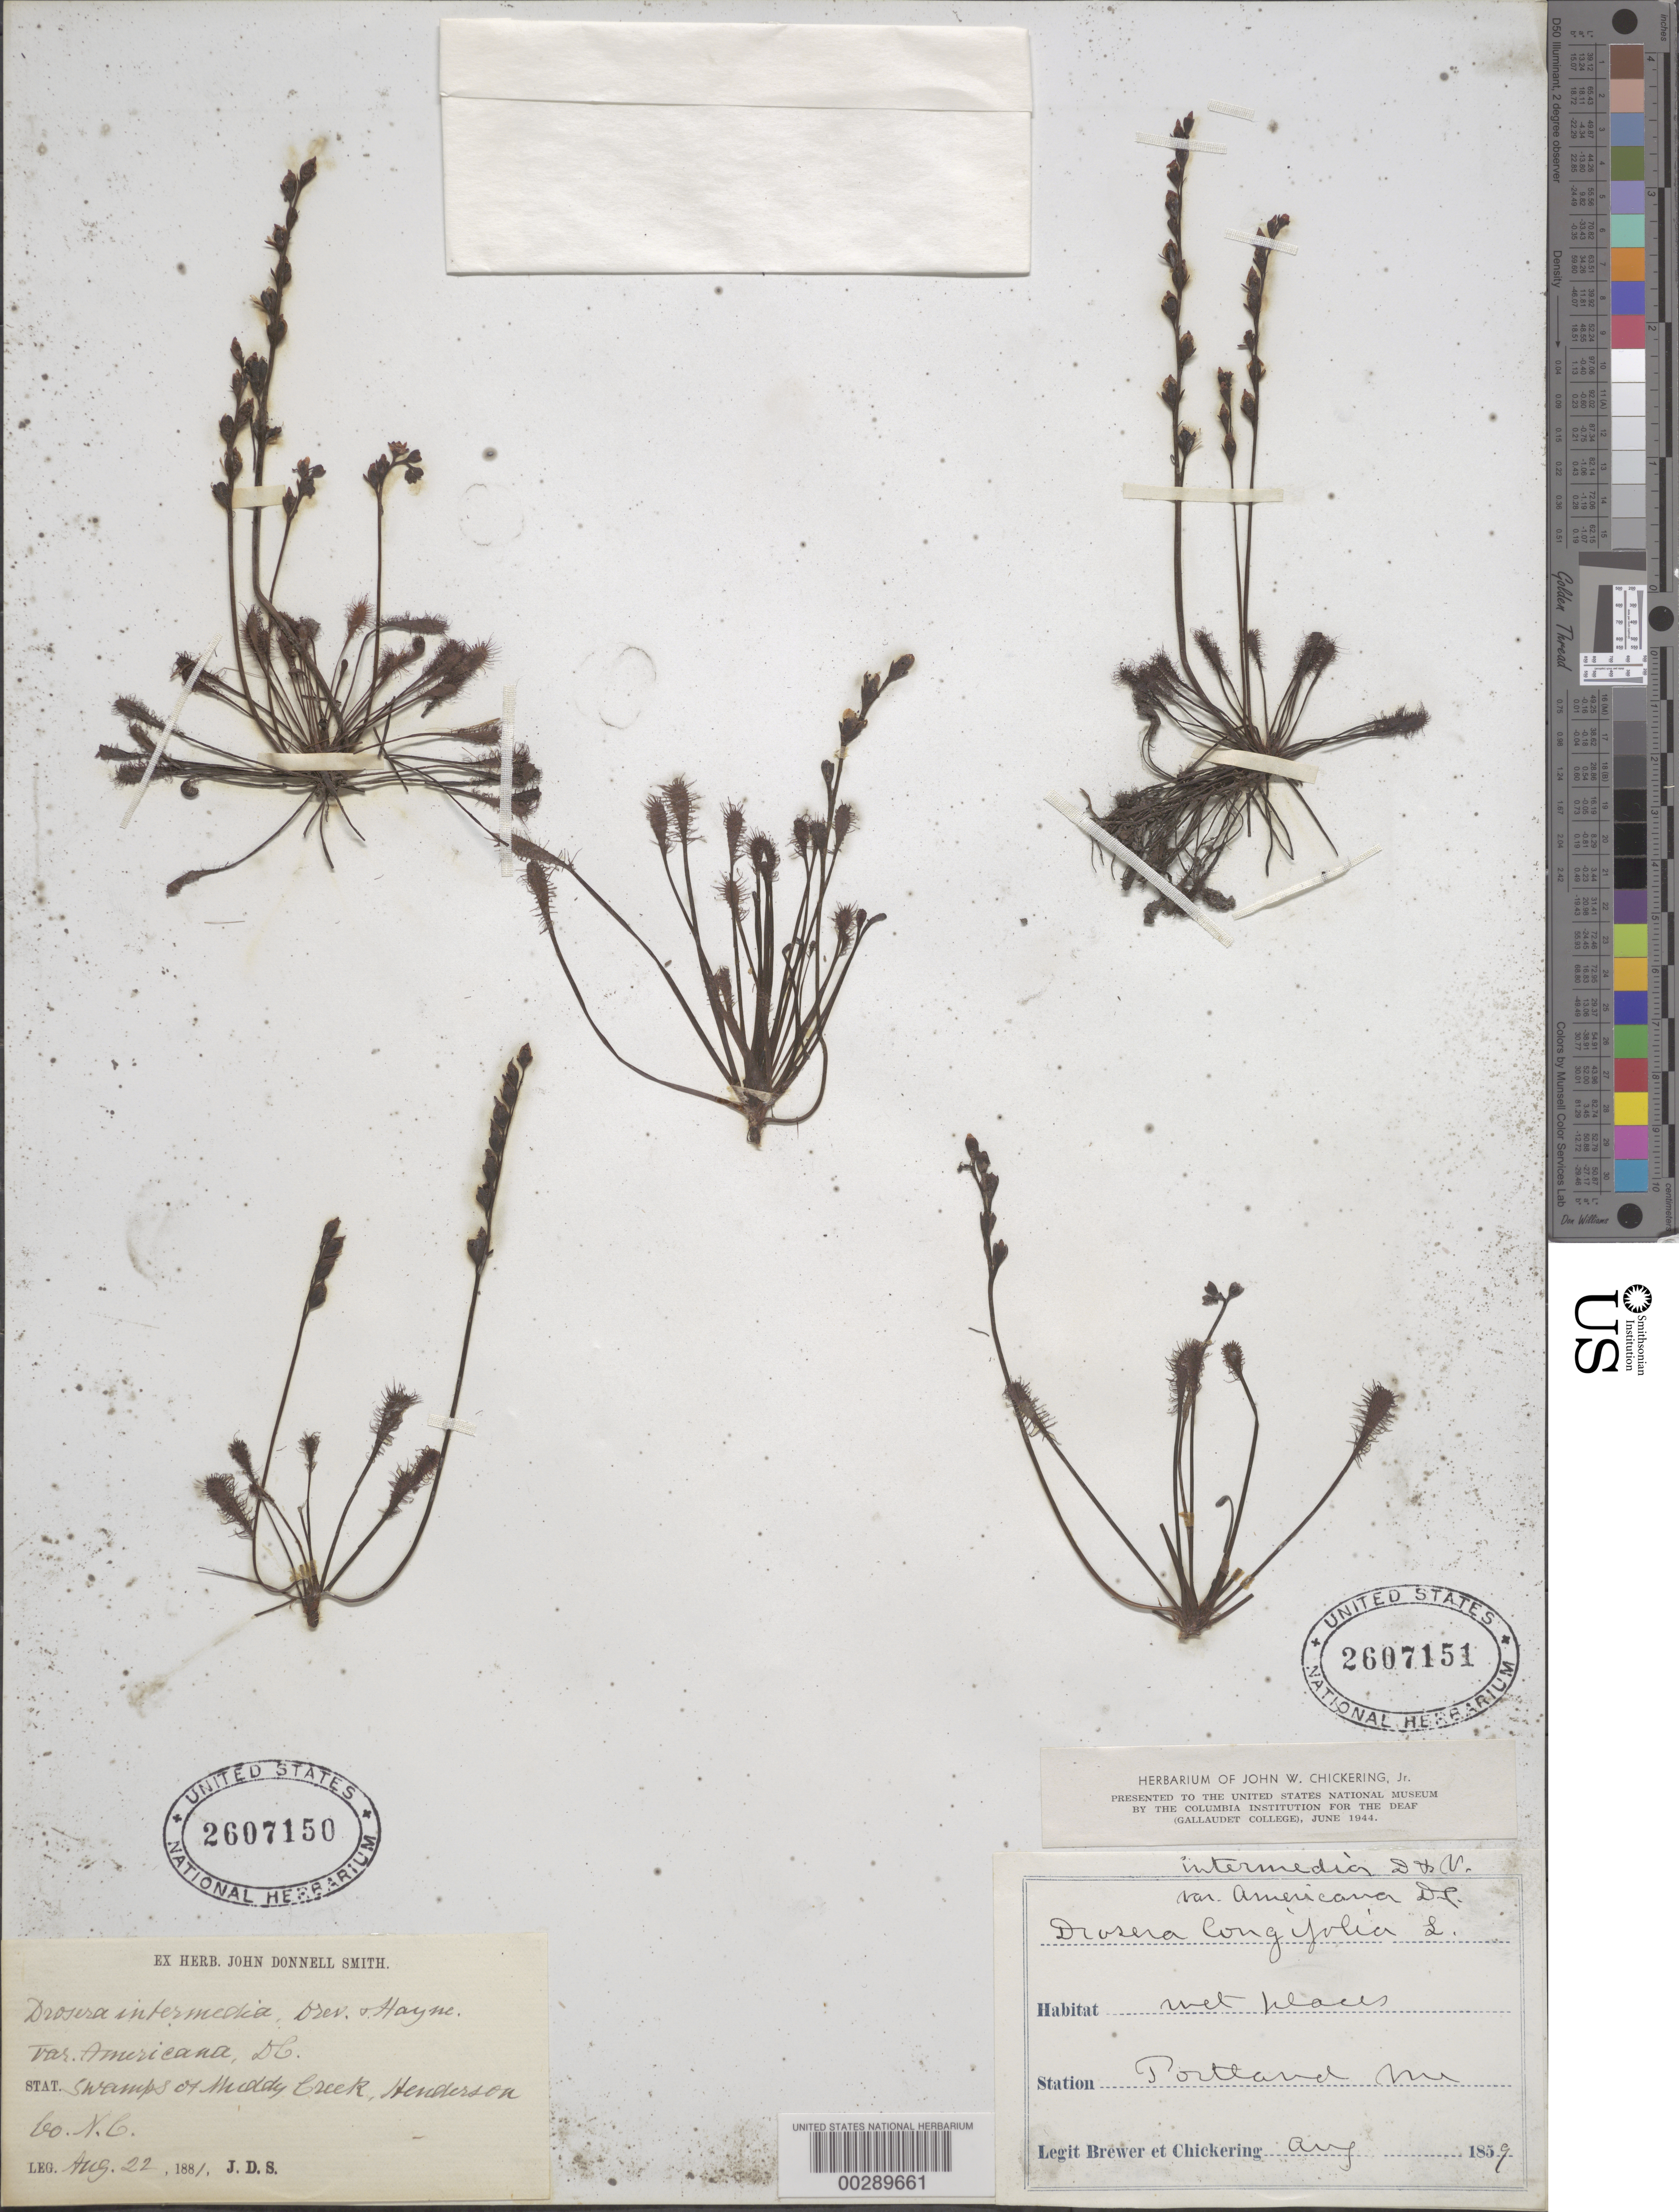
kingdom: Plantae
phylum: Tracheophyta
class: Magnoliopsida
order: Caryophyllales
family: Droseraceae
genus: Drosera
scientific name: Drosera intermedia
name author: Hayne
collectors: W. H. Brewer & J. W. Chickering Jr.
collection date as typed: Aug 1859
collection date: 1859-08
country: United States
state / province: Maine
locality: Portland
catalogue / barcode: US 2607151